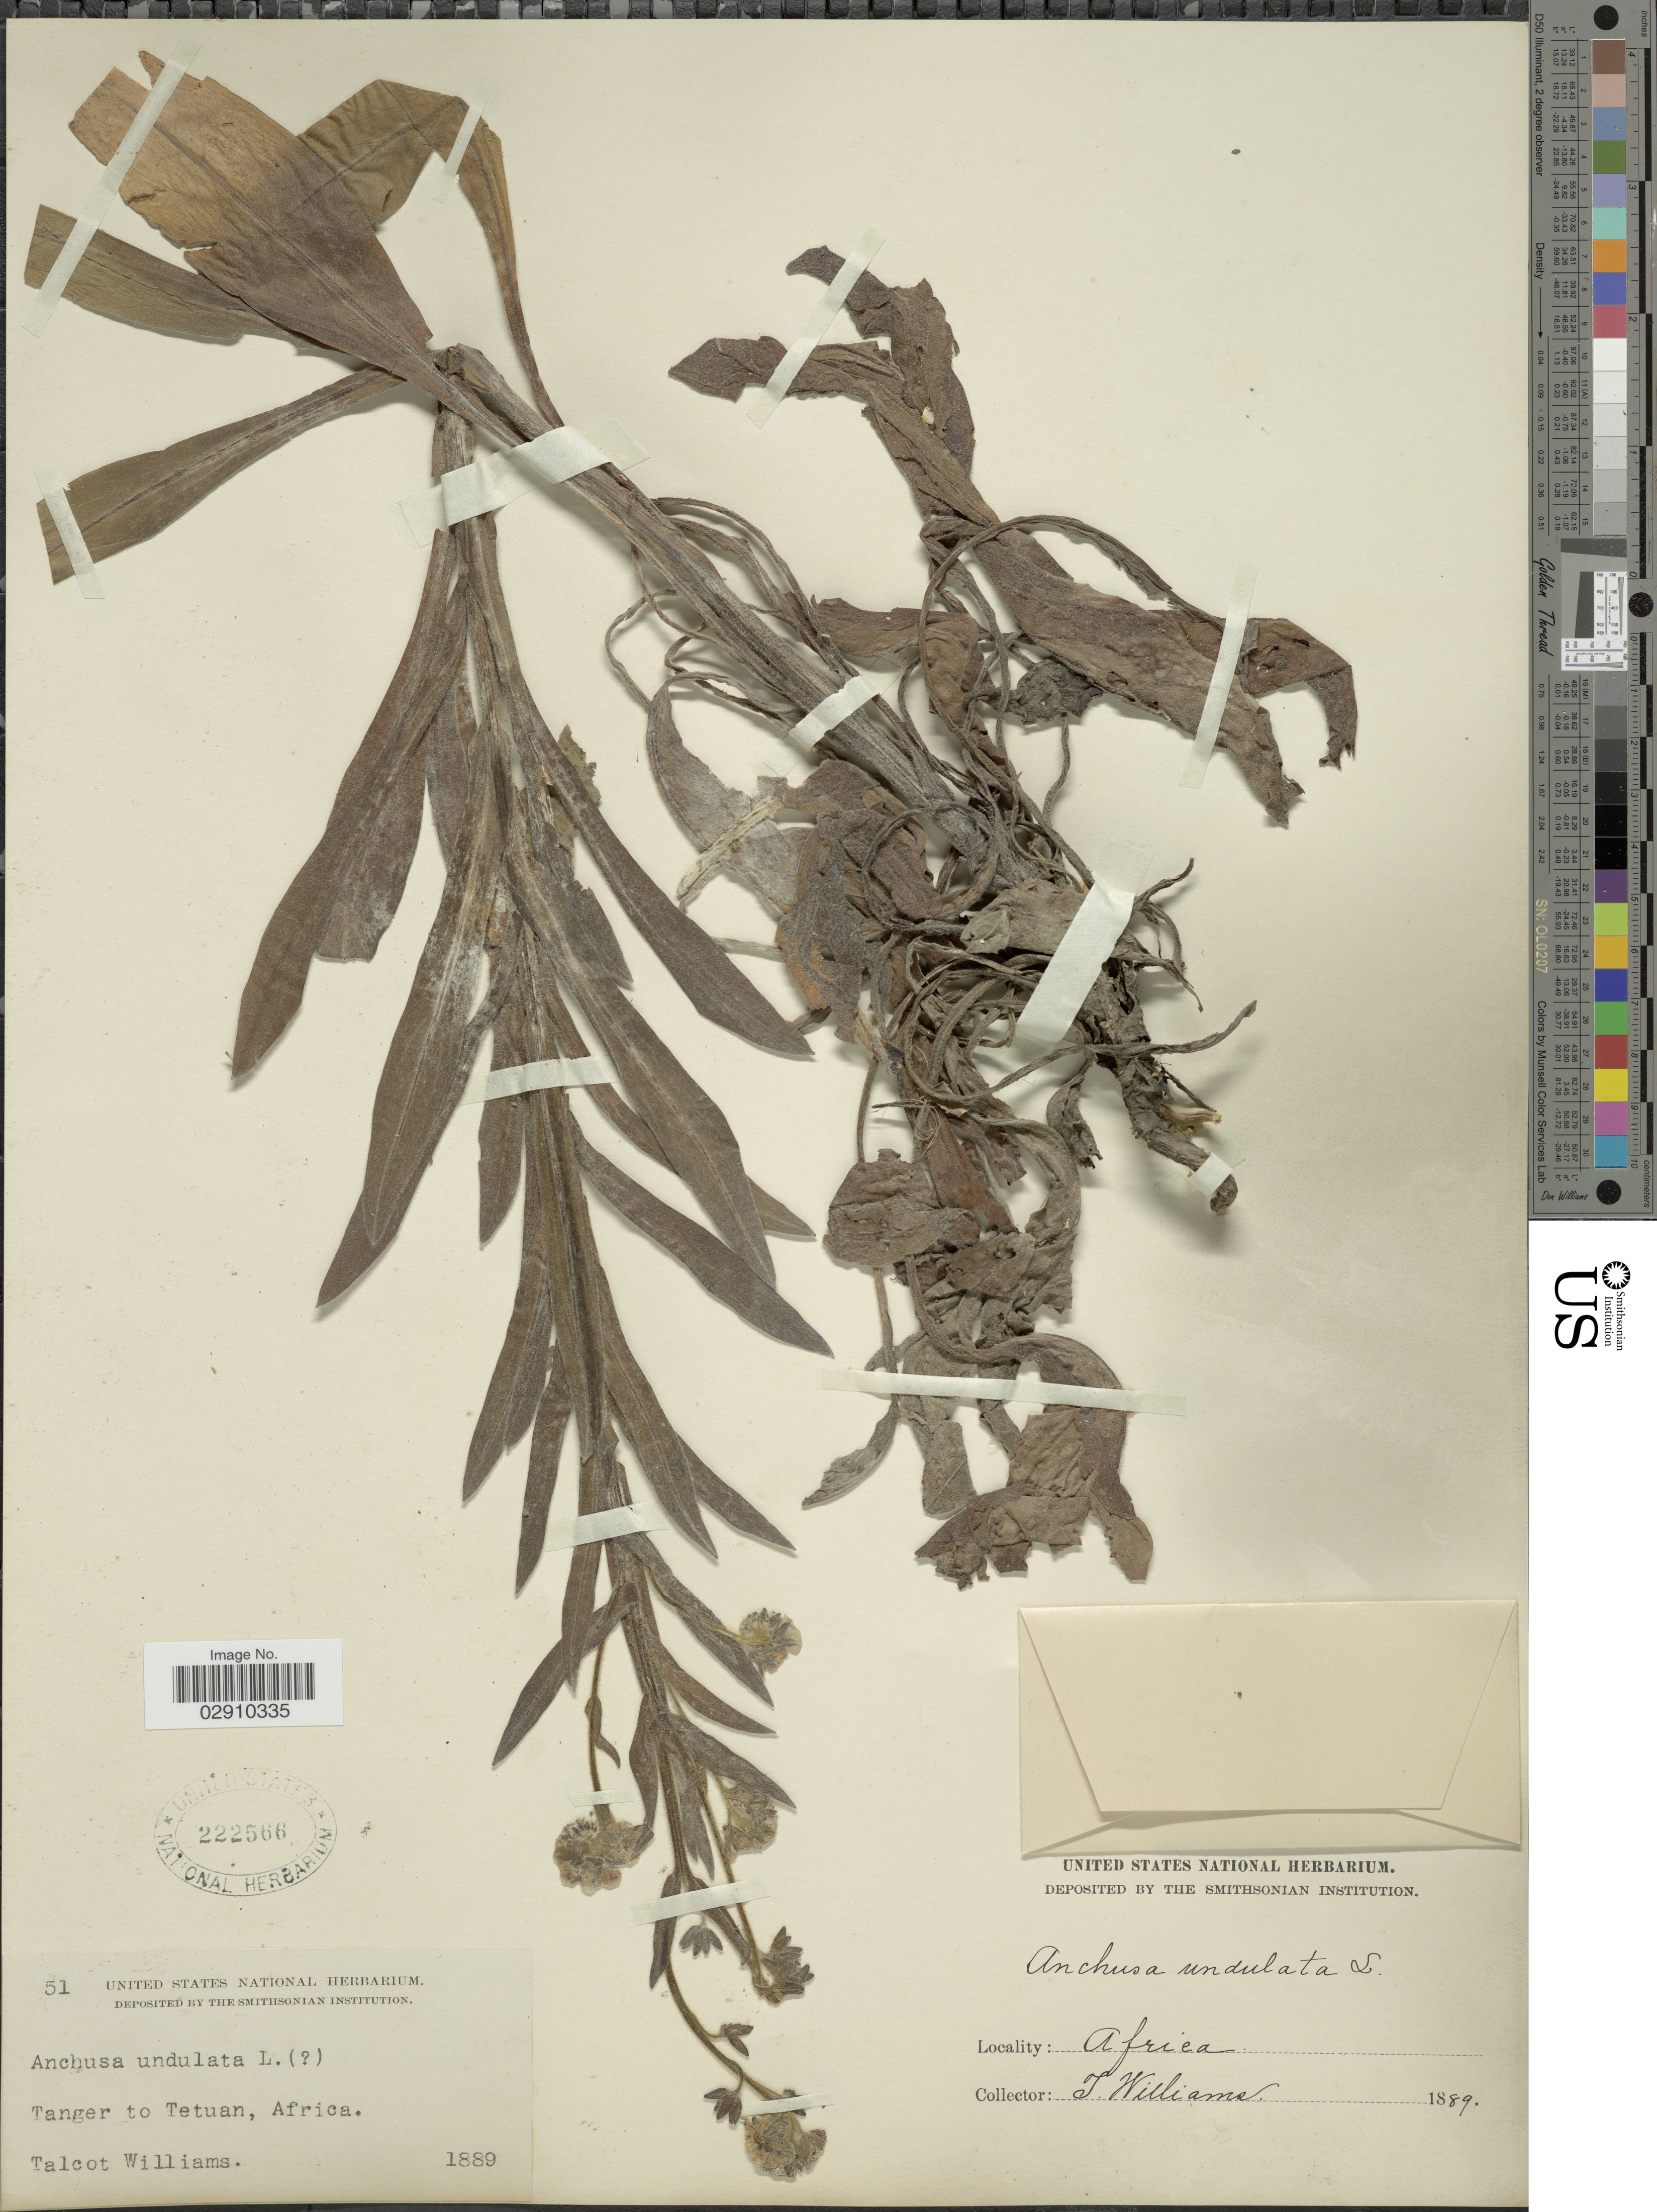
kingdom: Plantae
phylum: Tracheophyta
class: Magnoliopsida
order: Boraginales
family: Boraginaceae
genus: Anchusa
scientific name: Anchusa undulata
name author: L.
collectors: T. Williams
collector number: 51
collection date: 1889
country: Morocco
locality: Tanger to Tetuan, Africa.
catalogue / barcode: US 222566